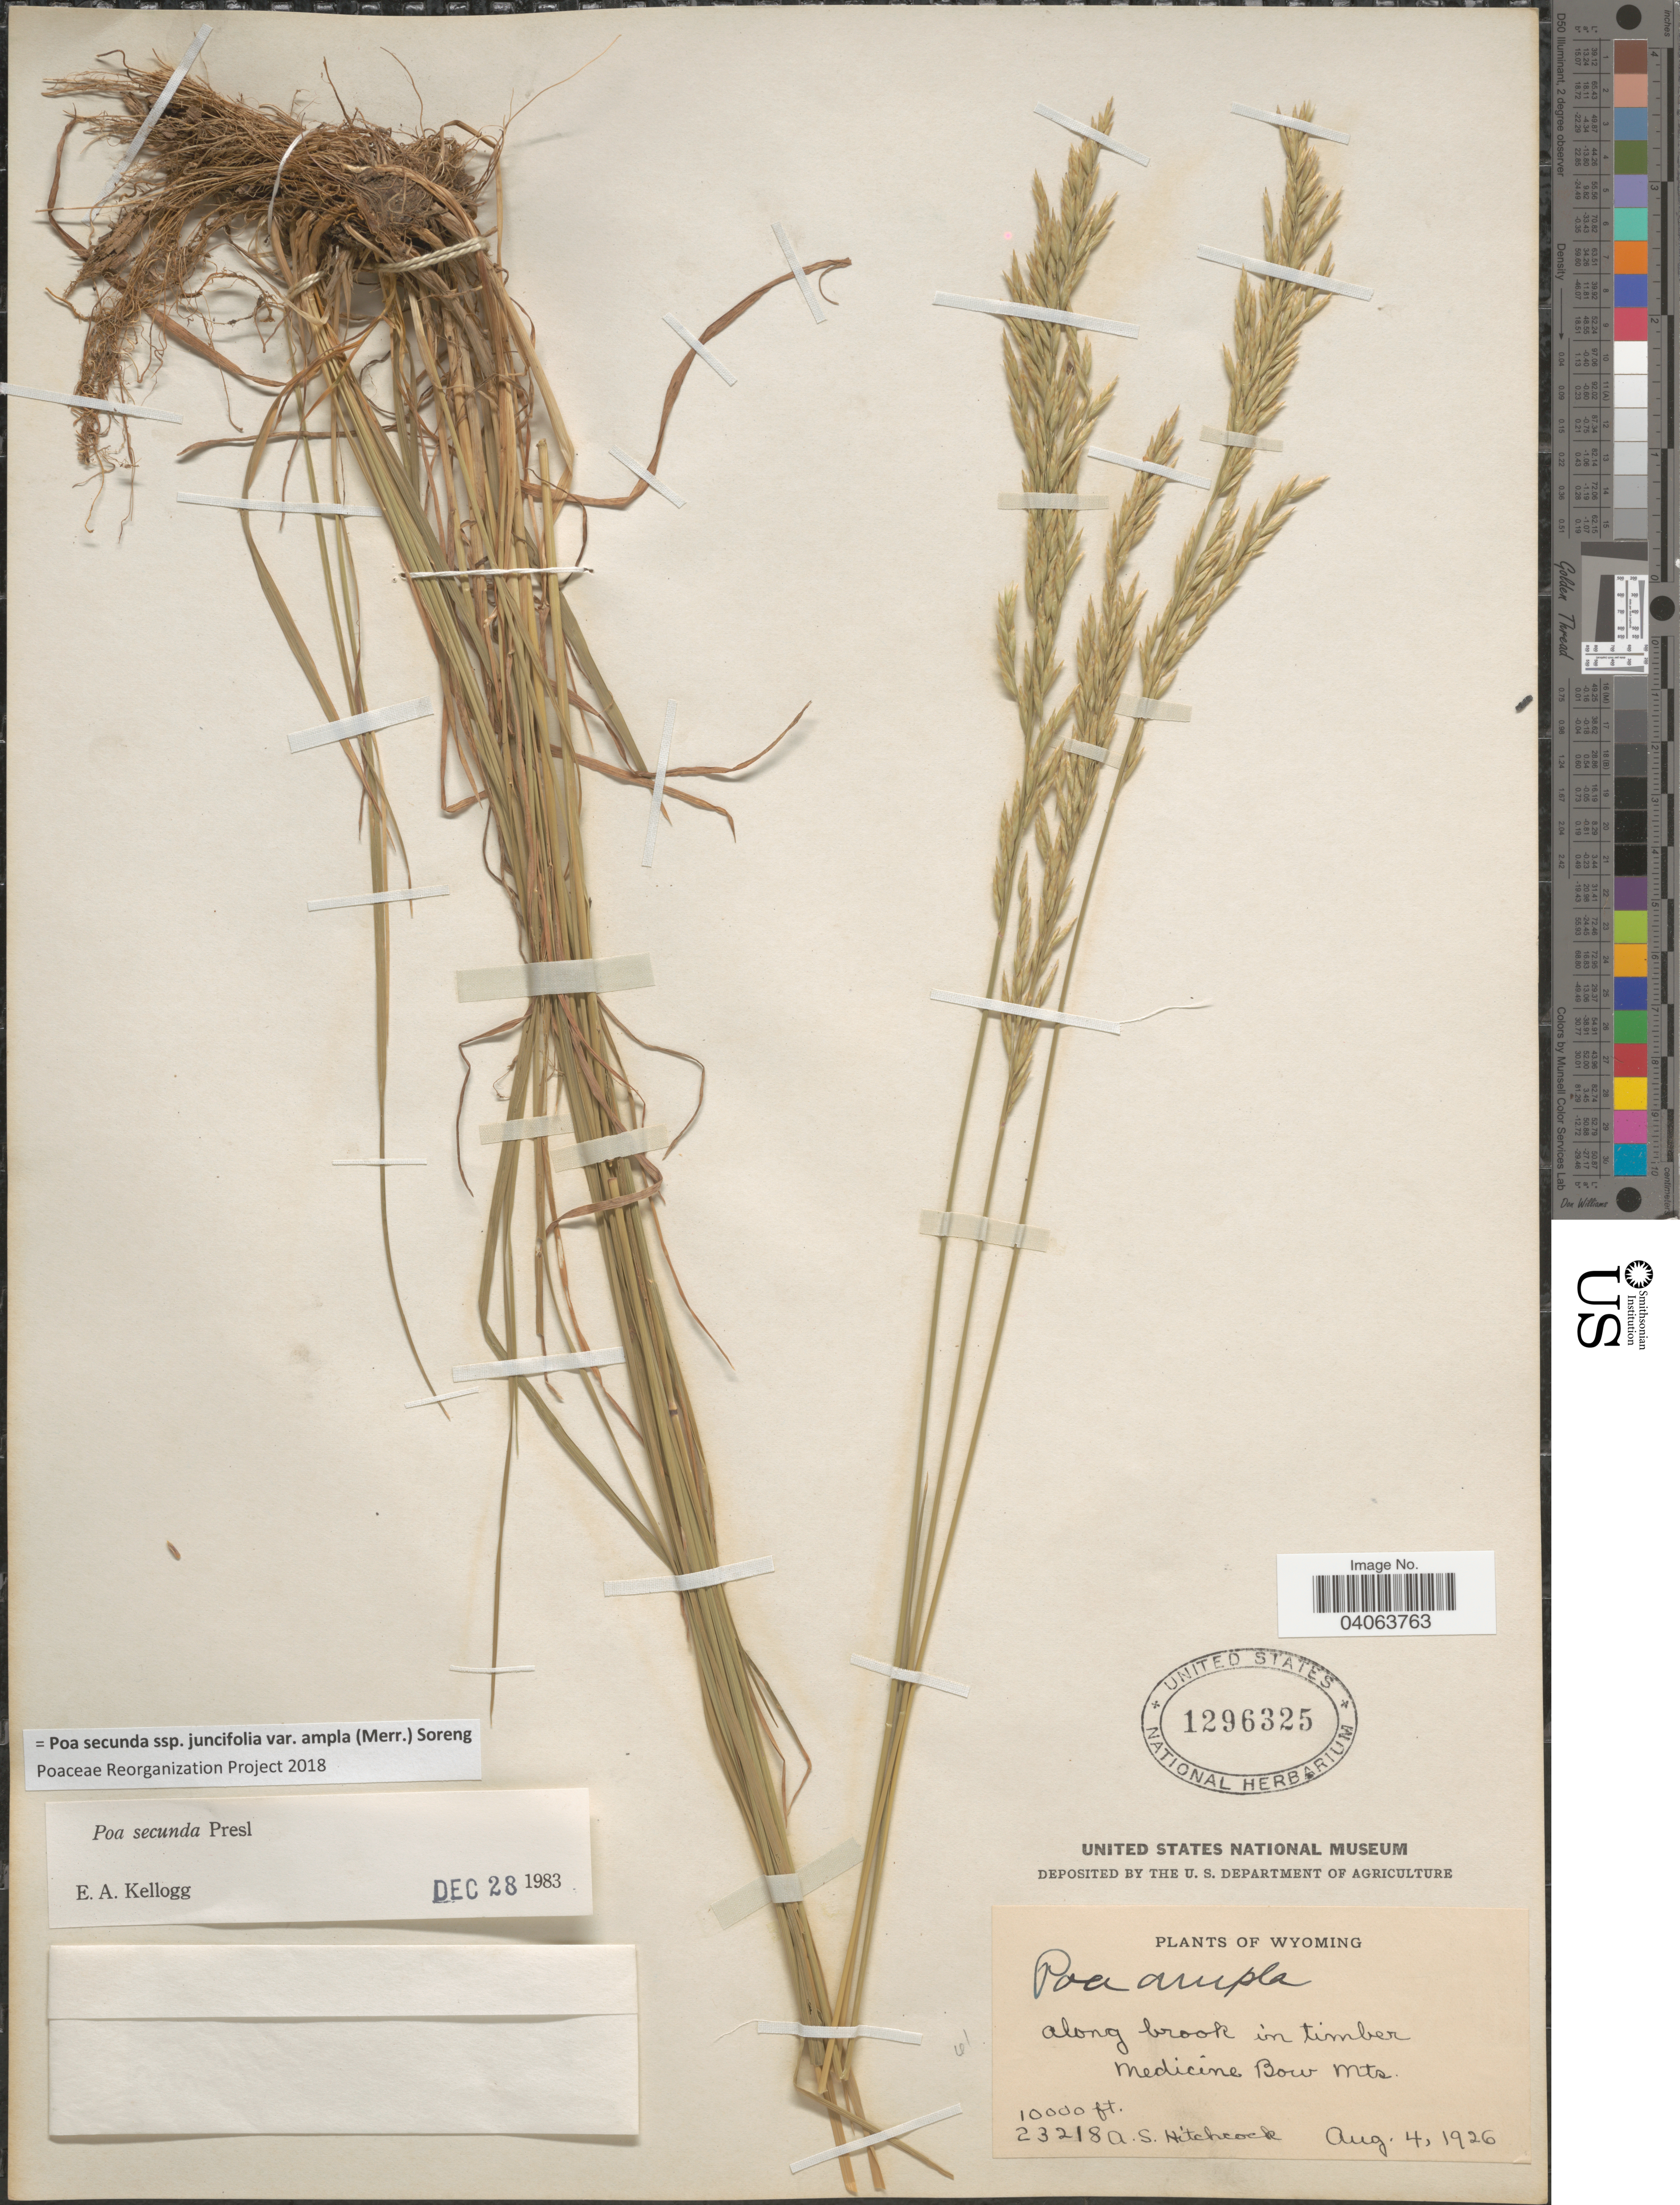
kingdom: Plantae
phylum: Tracheophyta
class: Liliopsida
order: Poales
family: Poaceae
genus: Poa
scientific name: Poa secunda subsp. juncifolia var. ampla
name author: (Merr.) Soreng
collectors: A. S. Hitchcock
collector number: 23218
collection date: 1926-08-04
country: United States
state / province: Wyoming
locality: Along brook in timber. Medicine Bow Mts.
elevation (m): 3048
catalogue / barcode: US 1296325